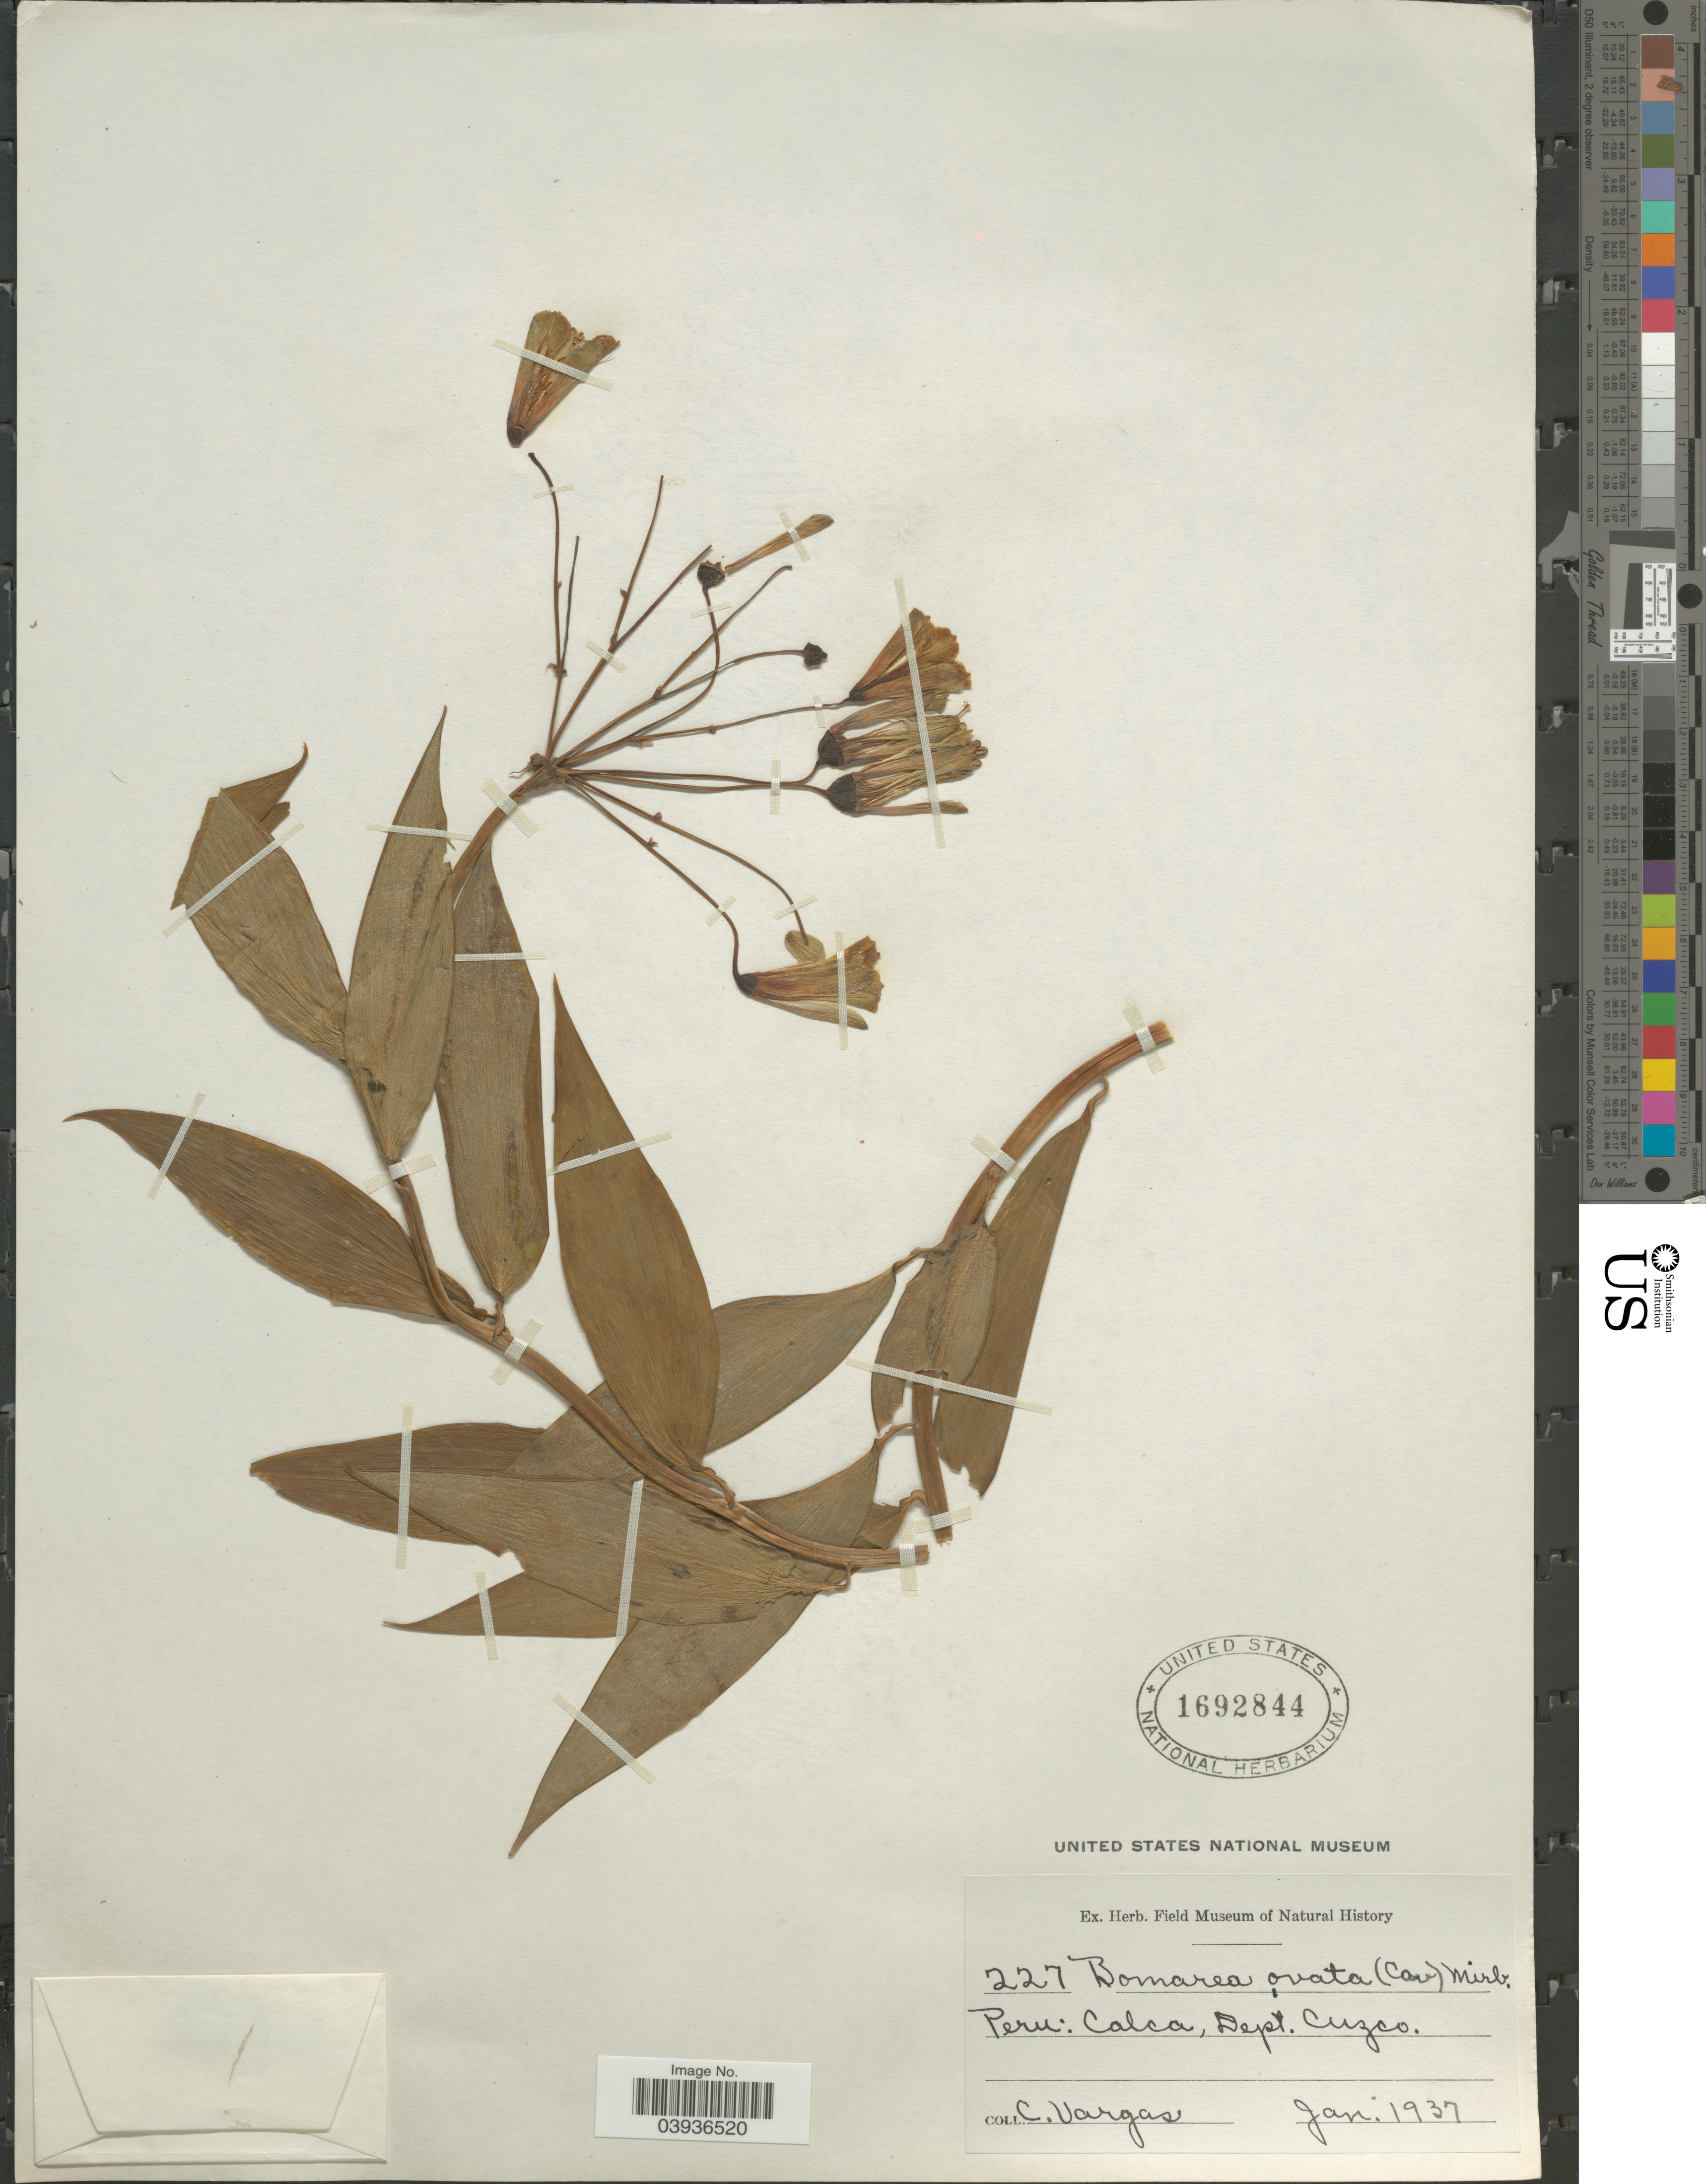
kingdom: Plantae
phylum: Tracheophyta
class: Liliopsida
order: Liliales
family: Alstroemeriaceae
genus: Bomarea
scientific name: Bomarea ovata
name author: (Cav.) Mirb.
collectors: C. Vargas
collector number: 227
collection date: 1937-01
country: Peru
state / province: Cusco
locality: Calca, Dept. Cuzco.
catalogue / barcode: US 1692844